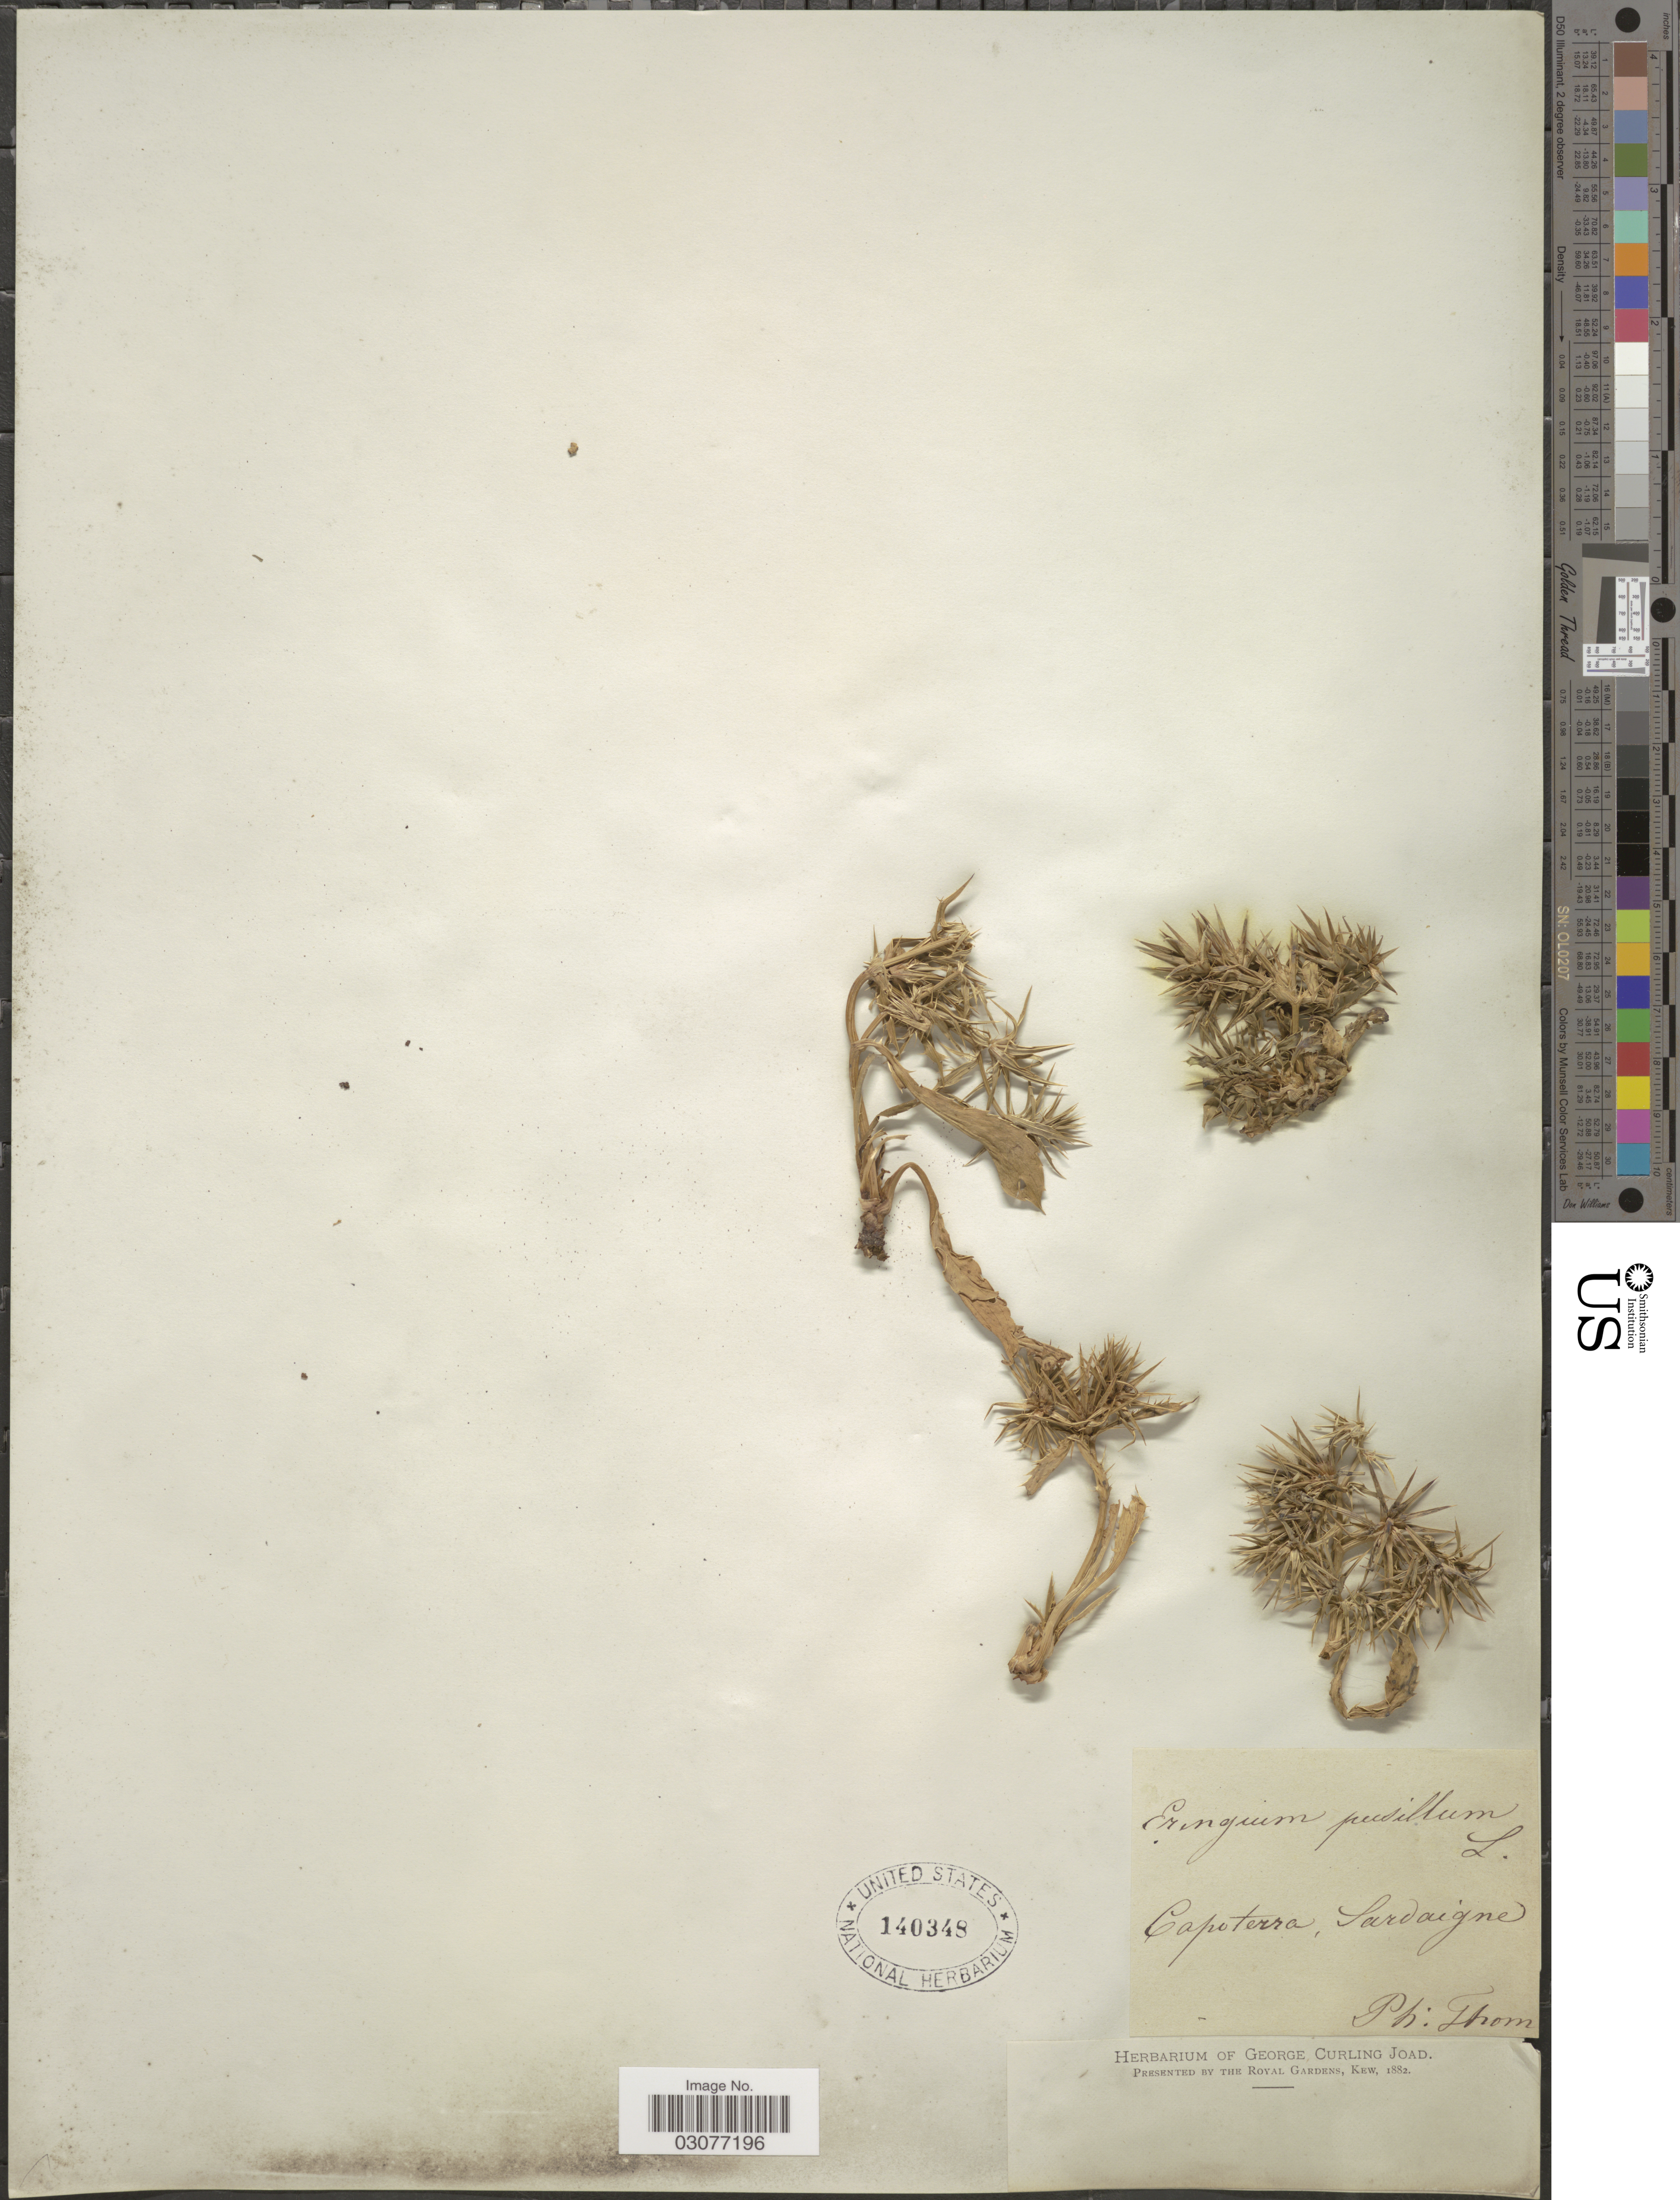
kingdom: Plantae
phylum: Tracheophyta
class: Magnoliopsida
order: Apiales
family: Apiaceae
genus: Eryngium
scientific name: Eryngium pusillum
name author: L.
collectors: P. Thom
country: Italy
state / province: Sardegna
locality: Capoterra, Sardaigne.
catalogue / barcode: US 140348